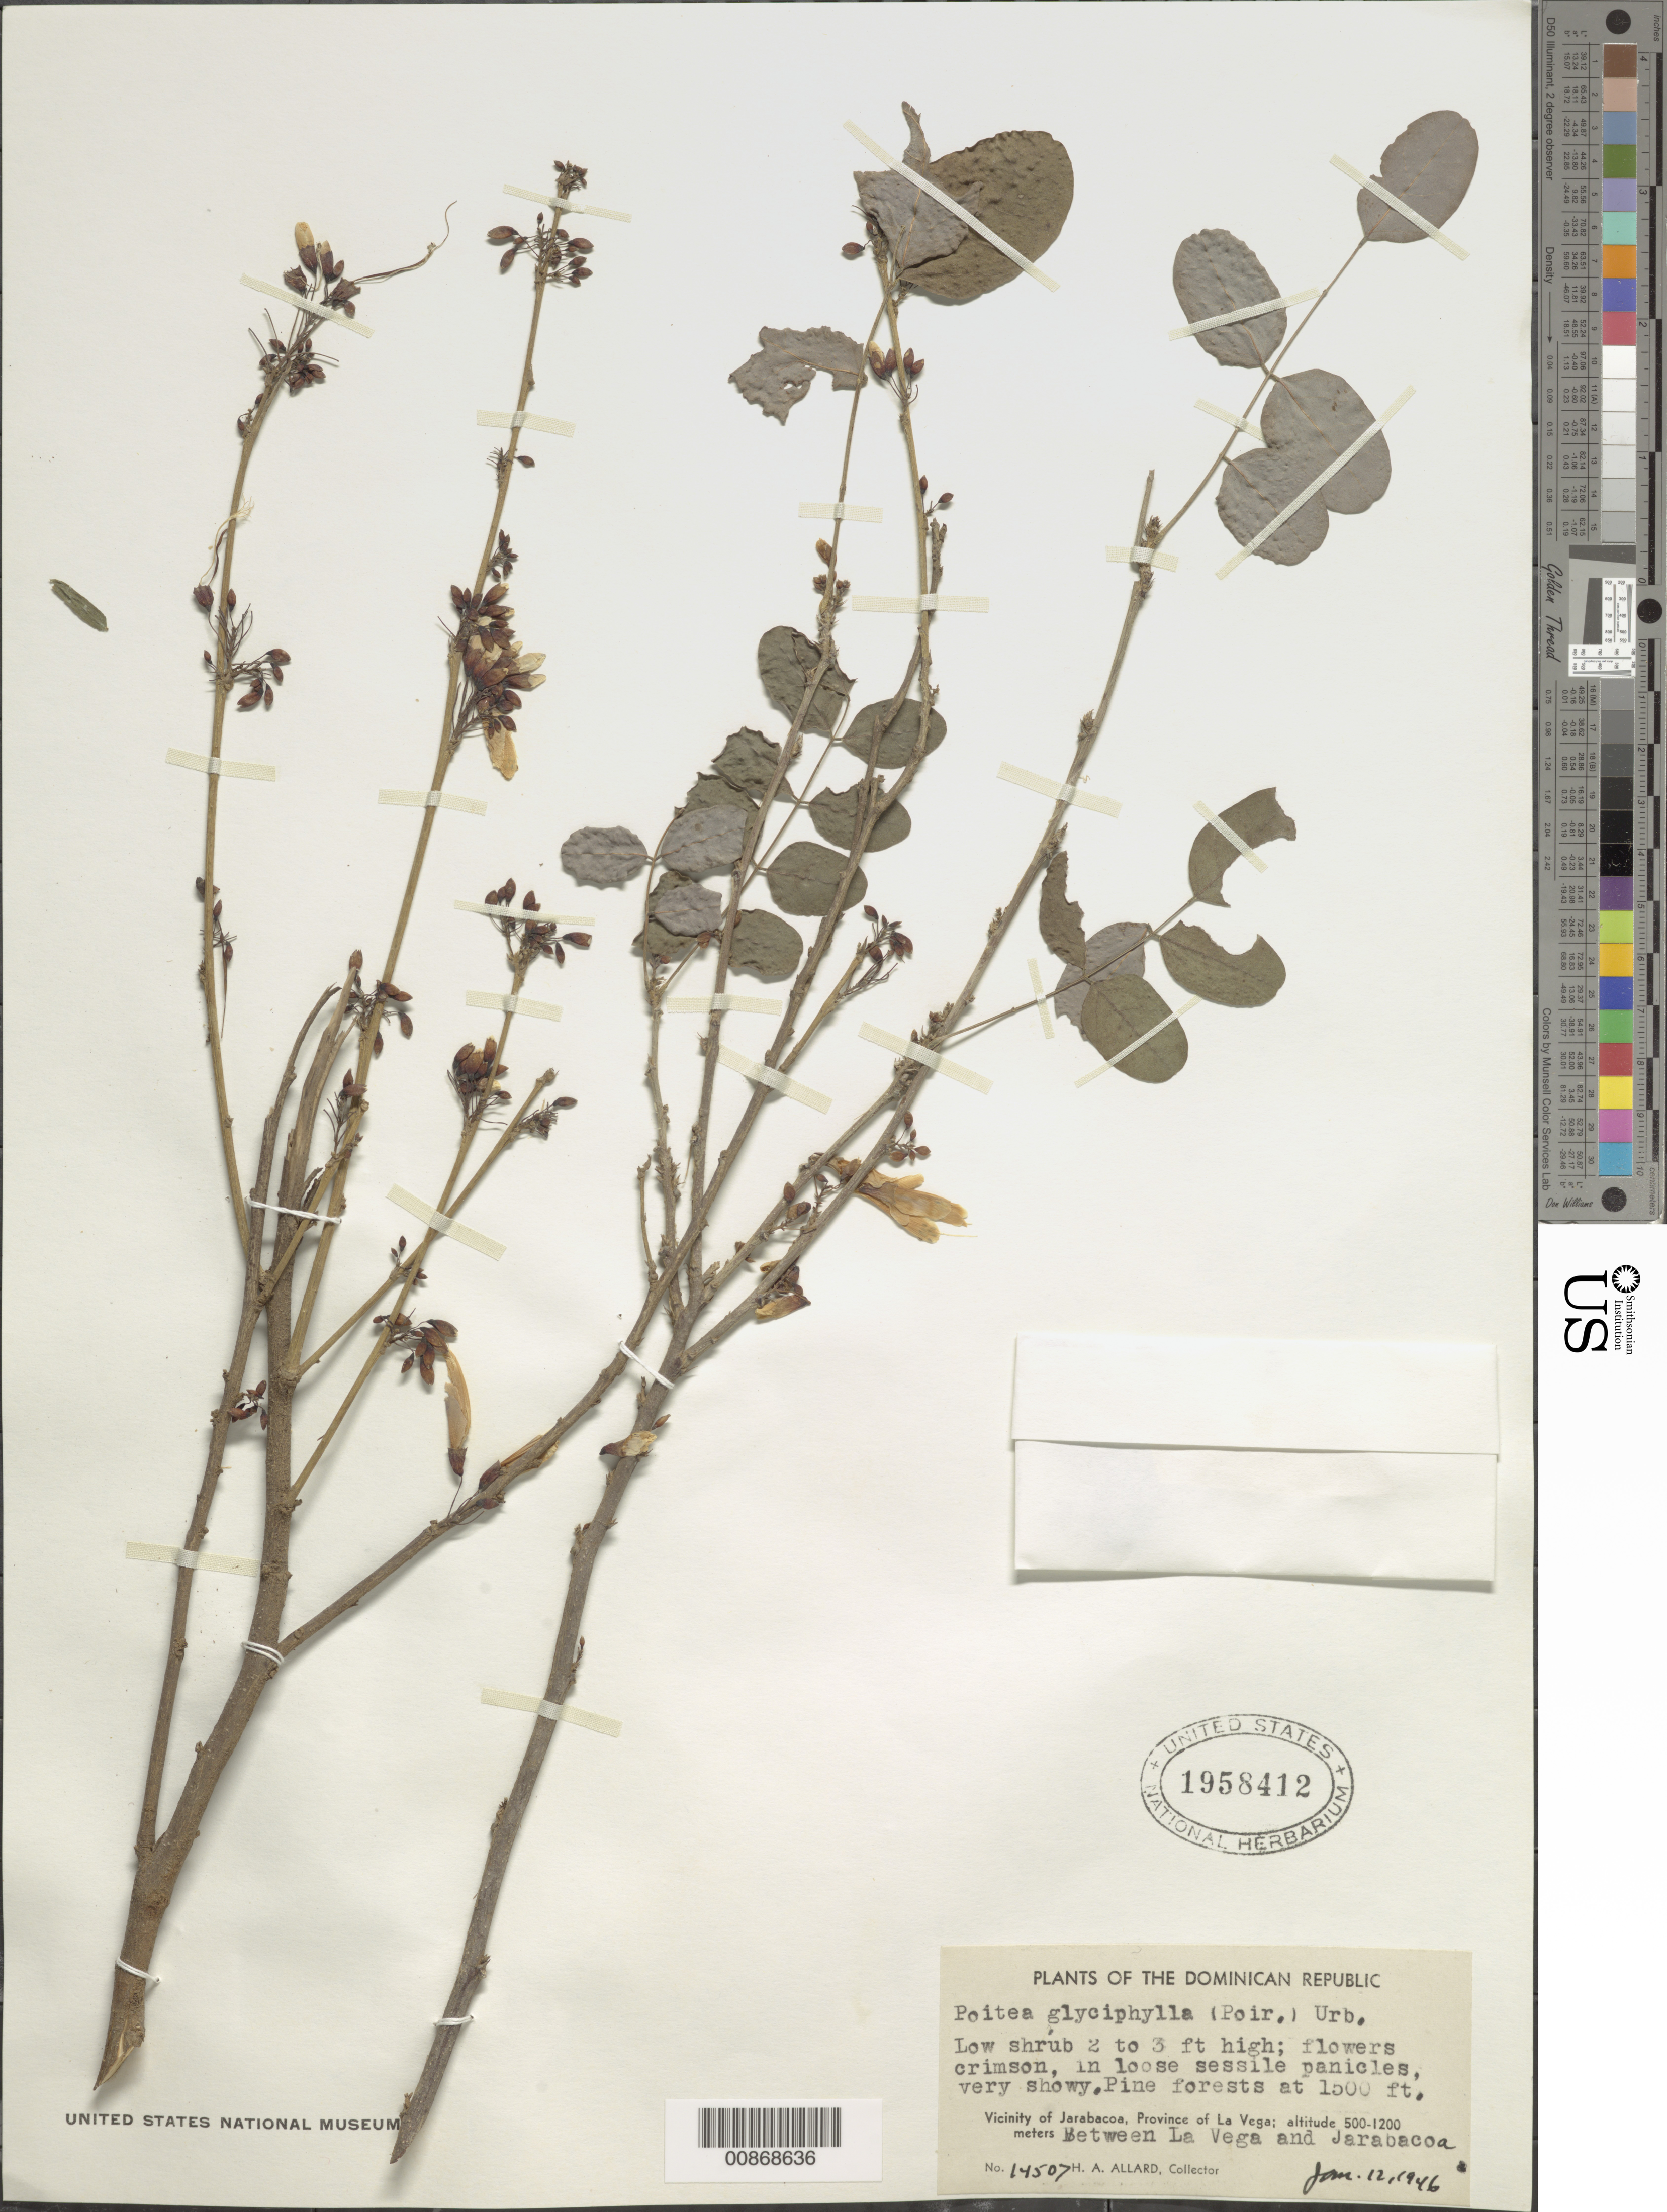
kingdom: Plantae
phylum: Tracheophyta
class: Magnoliopsida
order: Fabales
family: Fabaceae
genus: Poitea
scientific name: Poitea glyciphylla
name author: (Poir.) Urb.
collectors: H. A. Allard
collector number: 14507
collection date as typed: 12 Jan 1946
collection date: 1946-01-12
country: Dominican Republic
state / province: La Vega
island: Hispaniola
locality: Between La Vega and Jarabacoa.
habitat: Pine forest.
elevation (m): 457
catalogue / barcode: US 1958412